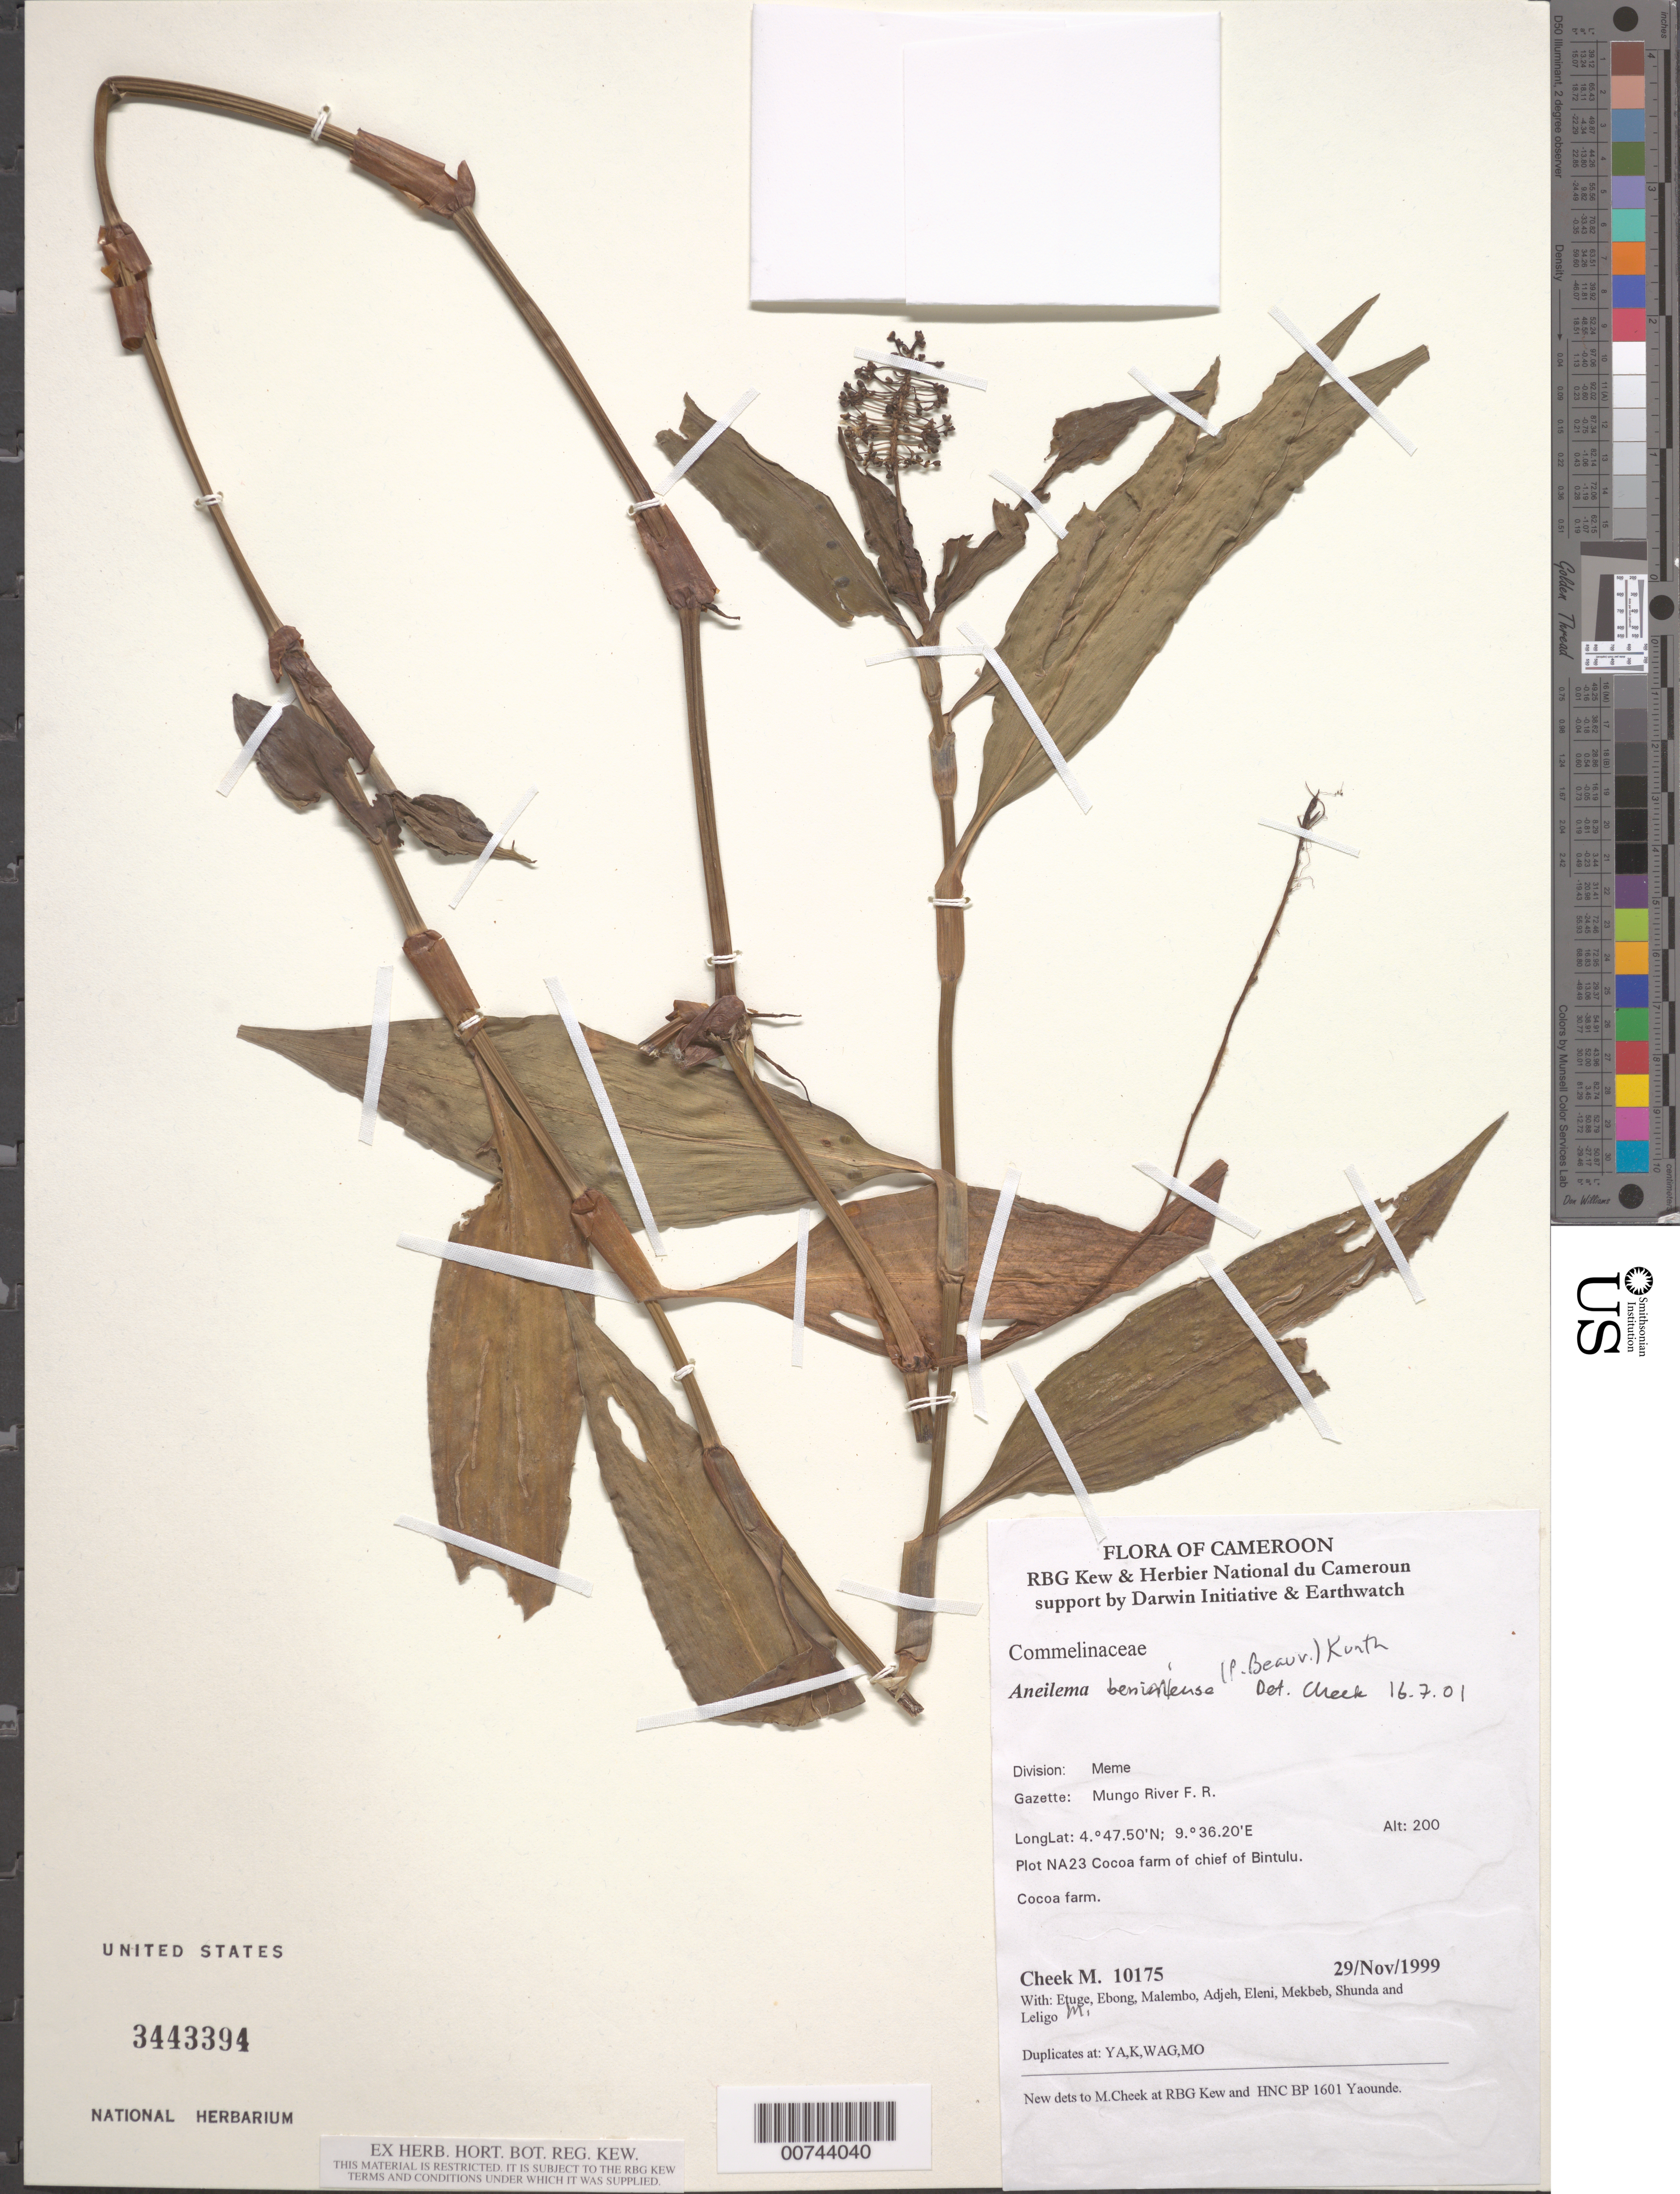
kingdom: Plantae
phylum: Tracheophyta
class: Liliopsida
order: Commelinales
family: Commelinaceae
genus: Aneilema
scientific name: Aneilema beniniense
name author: (P. Beauv.) Kunth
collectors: M. Cheek, M. Etuge, -. Ebong, -. Malembo, -- Adjeh, -. Eleni, Mekbeb, -. Shunda & -. Leligo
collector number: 10175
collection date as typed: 29 Nov 1999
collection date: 1999-11-29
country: Cameroon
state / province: Sud-Ouest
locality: Mungo River Forest Reserve, Plot NA23 Cocoa Farm of chief of Bintulu.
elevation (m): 200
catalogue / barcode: US 3443394